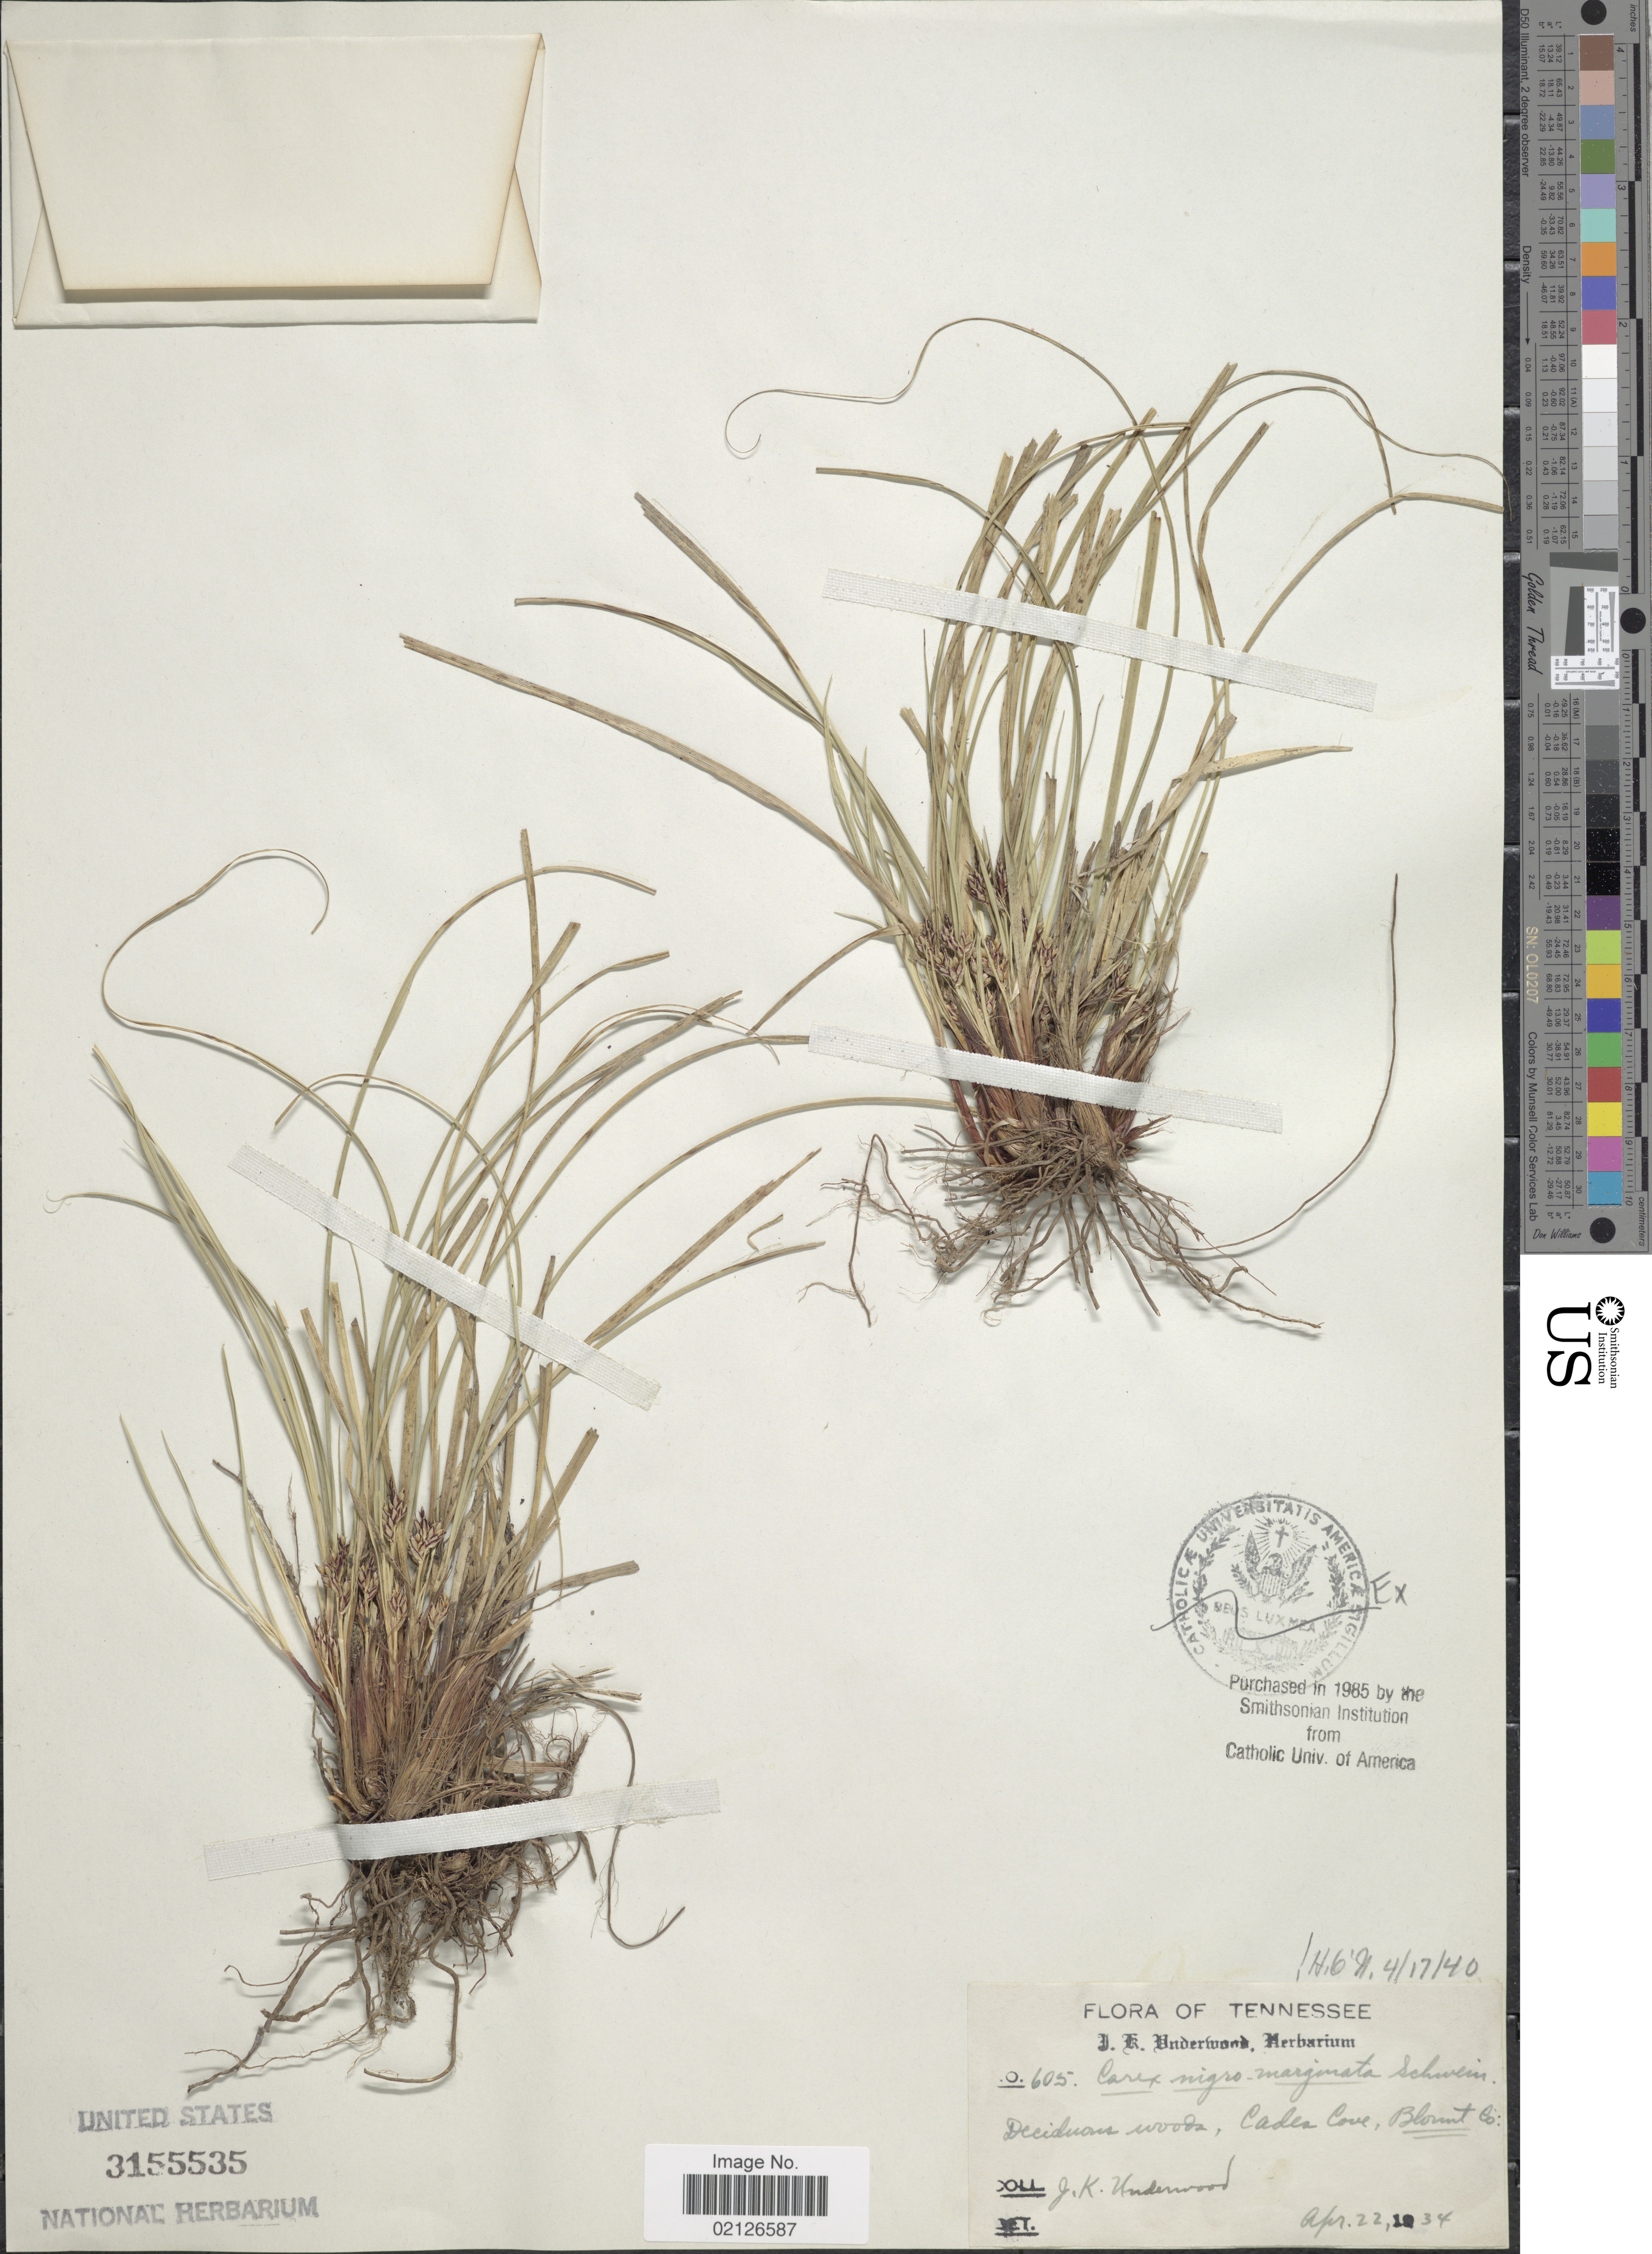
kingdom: Plantae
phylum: Tracheophyta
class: Liliopsida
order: Poales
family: Cyperaceae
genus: Carex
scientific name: Carex nigromarginata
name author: Schwein.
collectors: J. K. Underwood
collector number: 605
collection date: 1934-04-22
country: United States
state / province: Tennessee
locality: Cades Cove, Blount Co.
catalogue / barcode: US 3155535